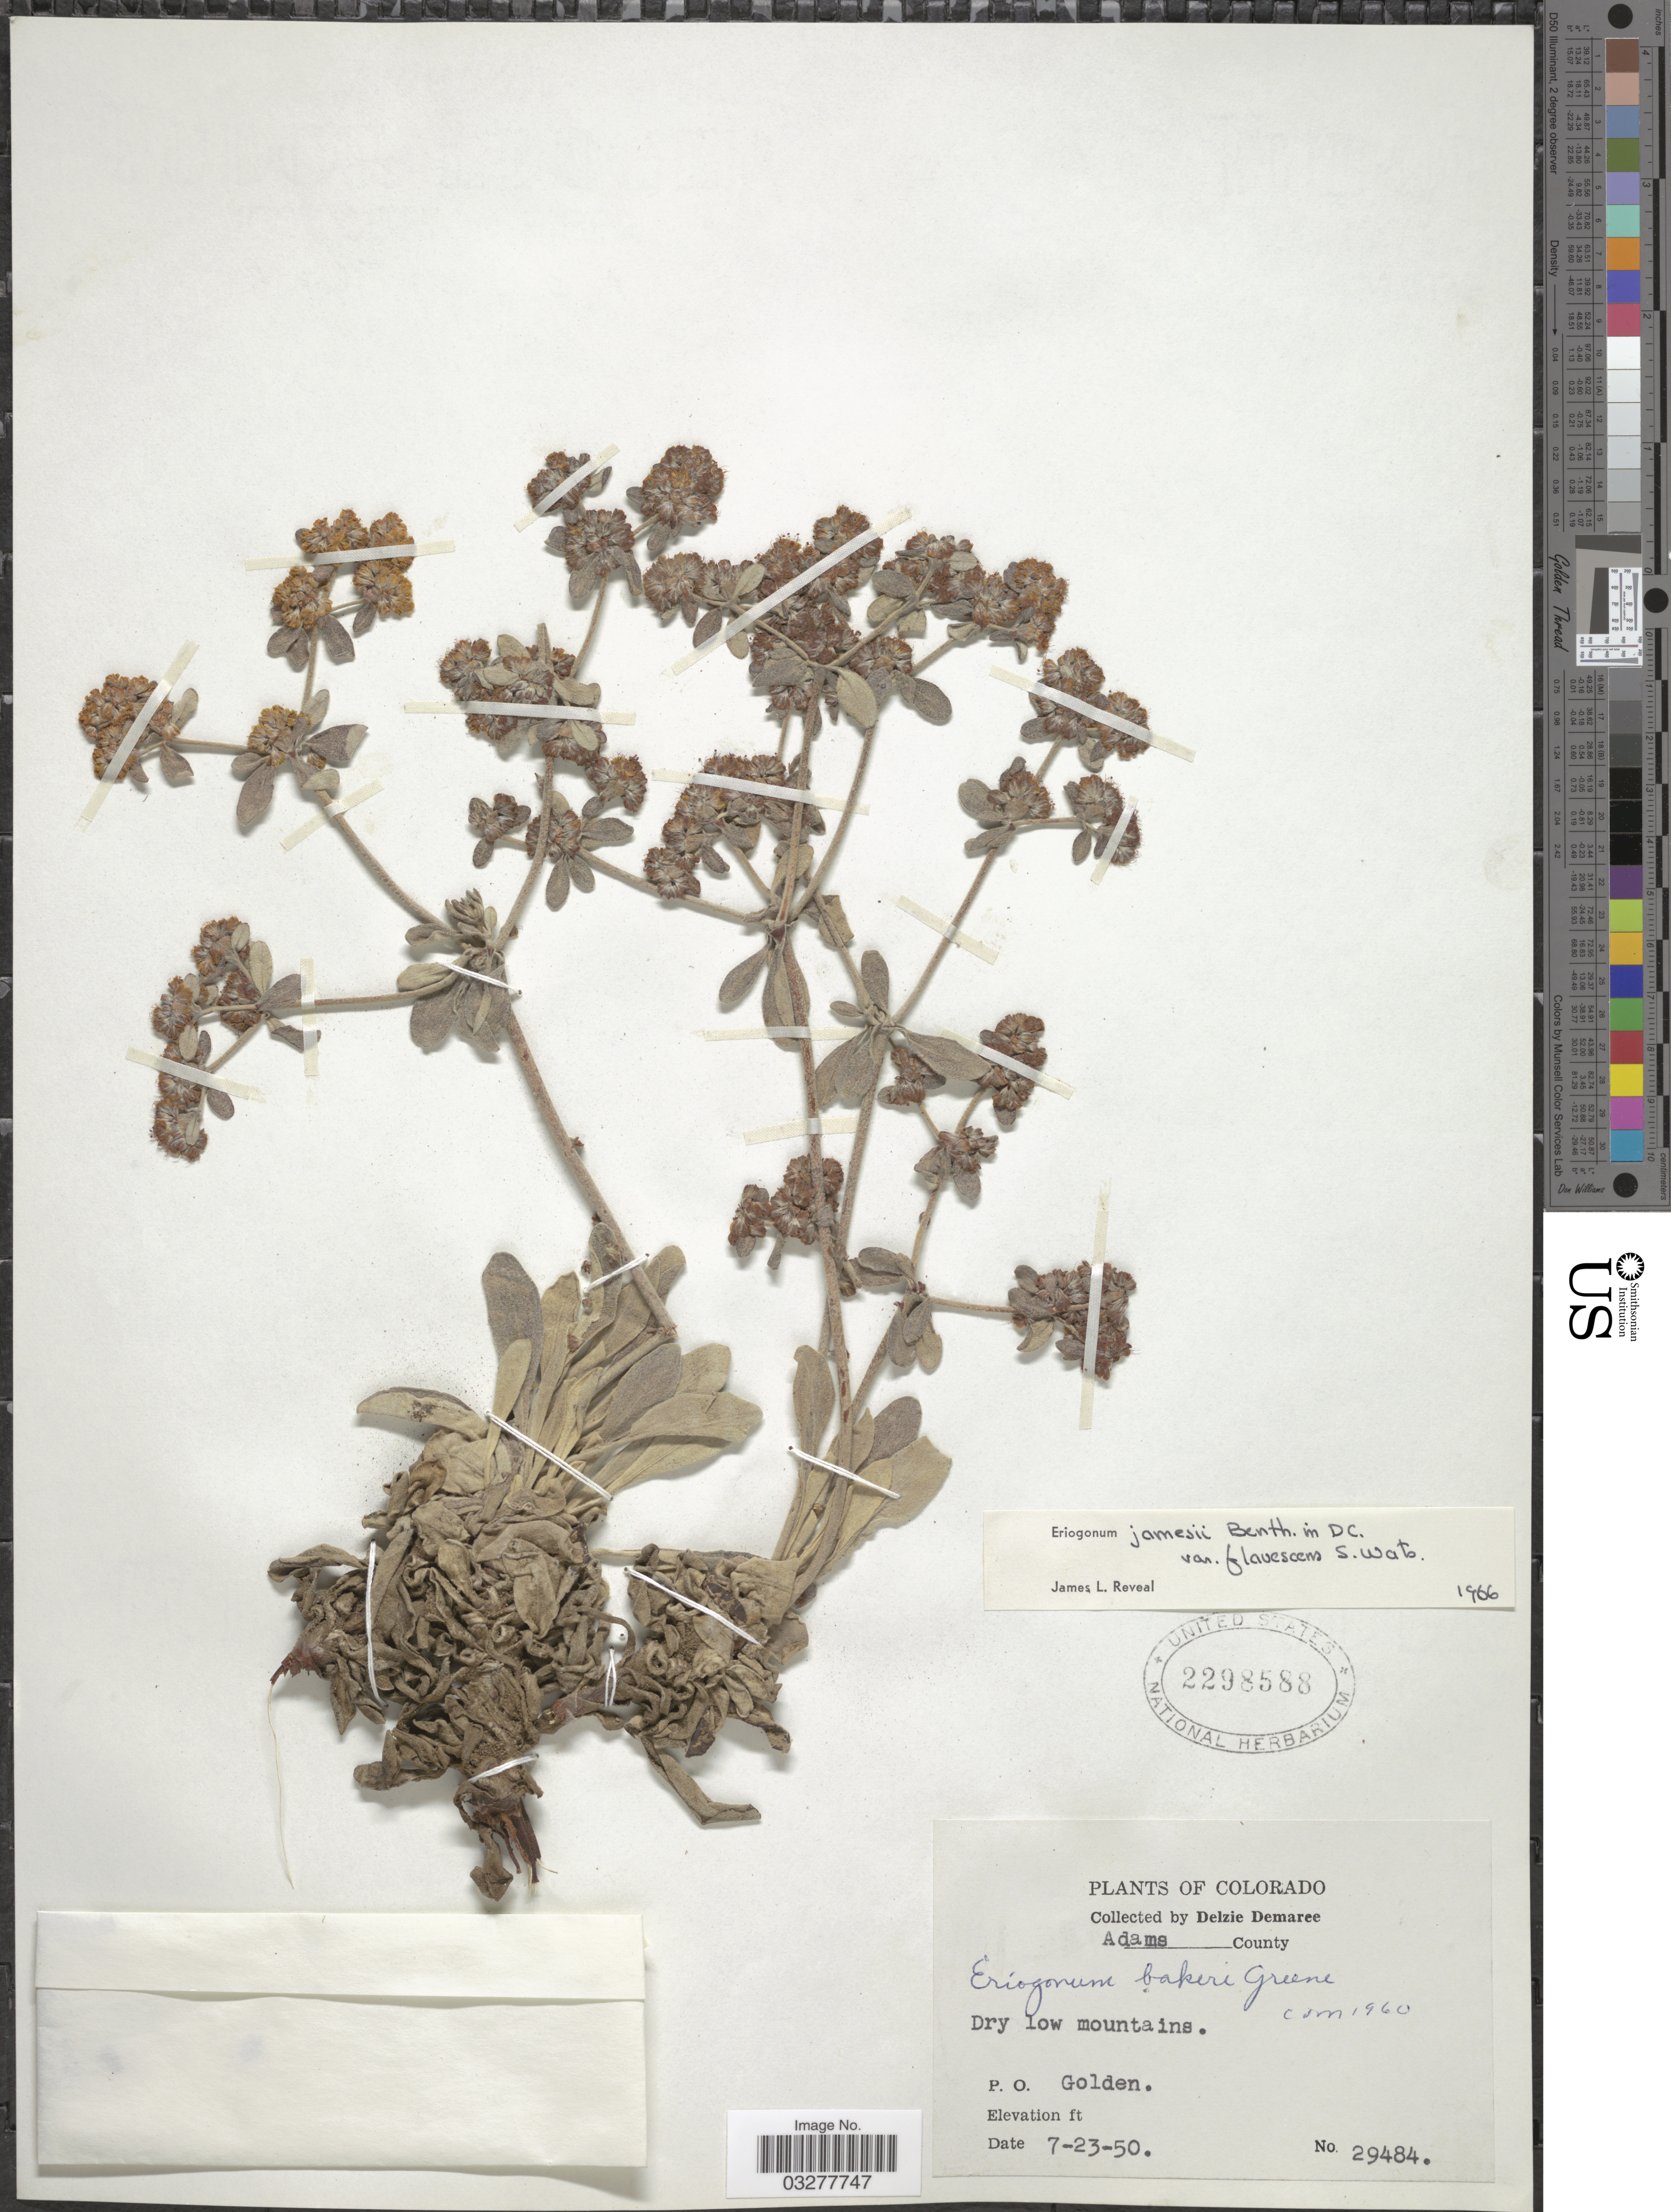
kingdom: Plantae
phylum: Tracheophyta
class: Magnoliopsida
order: Caryophyllales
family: Polygonaceae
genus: Eriogonum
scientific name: Eriogonum jamesii var. flavescens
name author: S. Watson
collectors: D. Demaree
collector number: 29484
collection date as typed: Transcribed d/m/y: 23/7/50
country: United States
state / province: Colorado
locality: Adams County. P. O. Golden.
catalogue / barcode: US 2298588